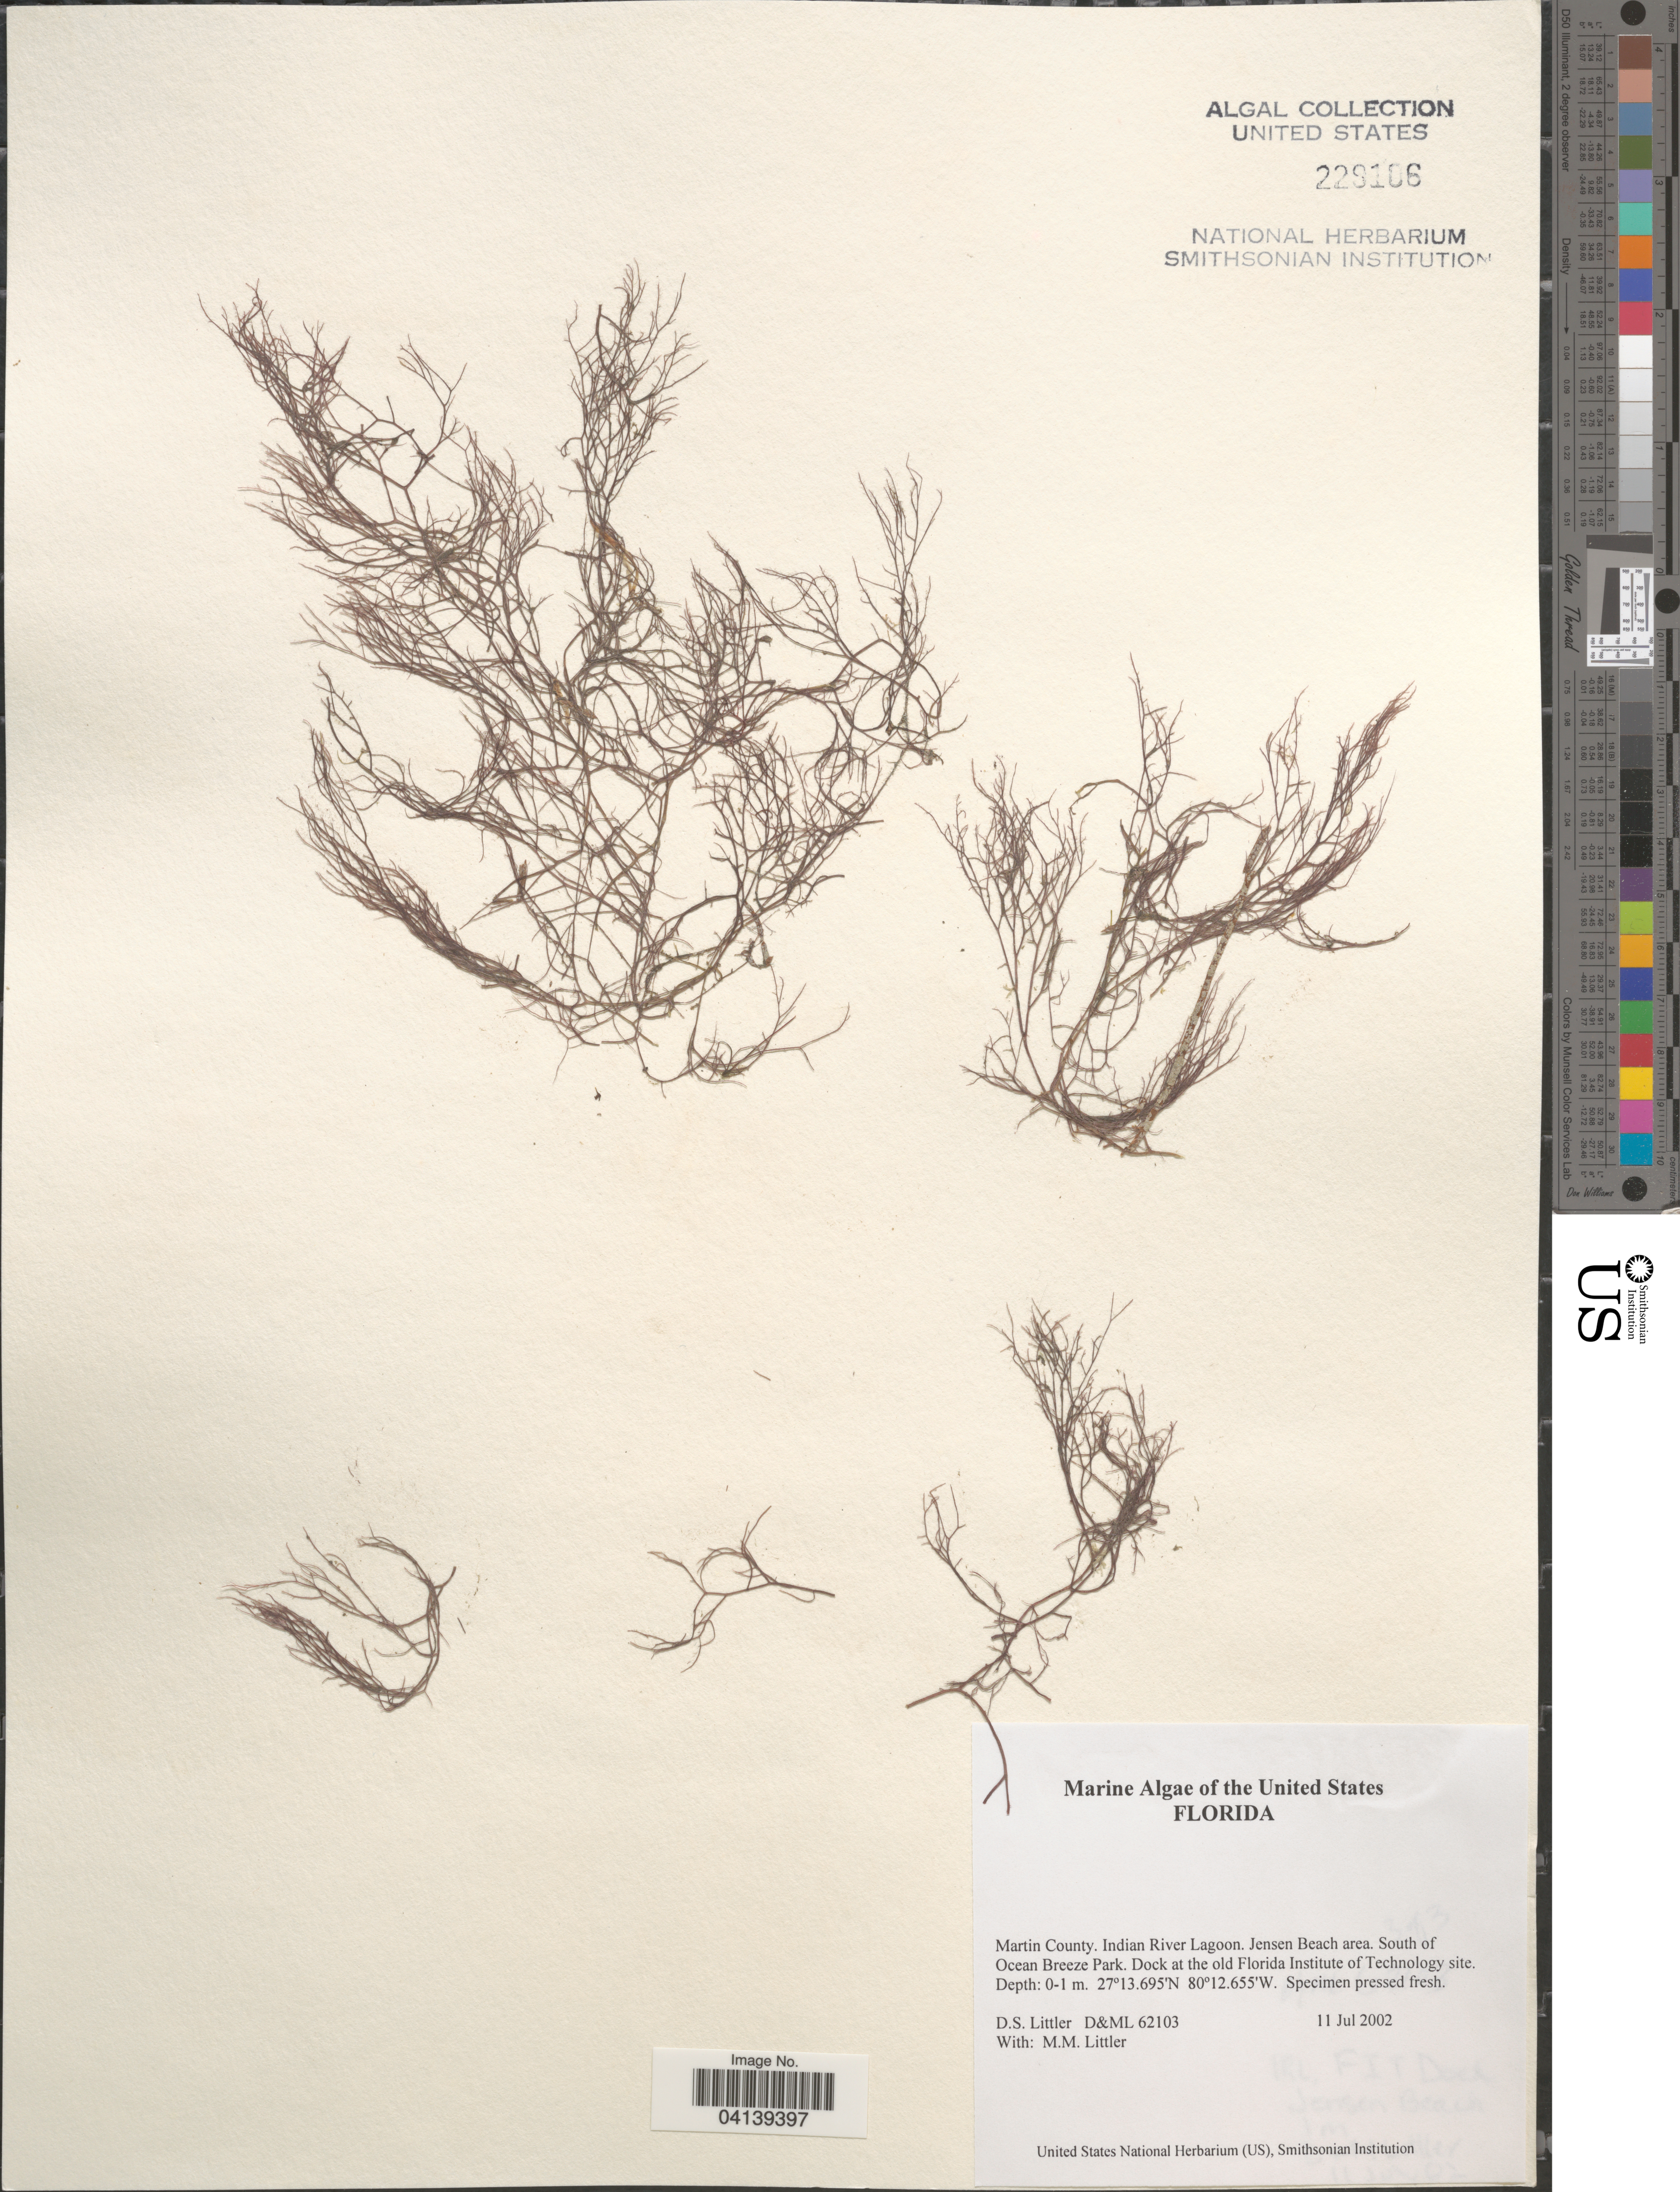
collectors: D. S. Littler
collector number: D&ML62103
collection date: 2002-07-11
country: United States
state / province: Florida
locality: Martin County. Indian River Lagoon. Jensen Beach area. South of Ocean Breeze Park. Dock at the old Florida Institute of Technology site.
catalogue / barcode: US 229106